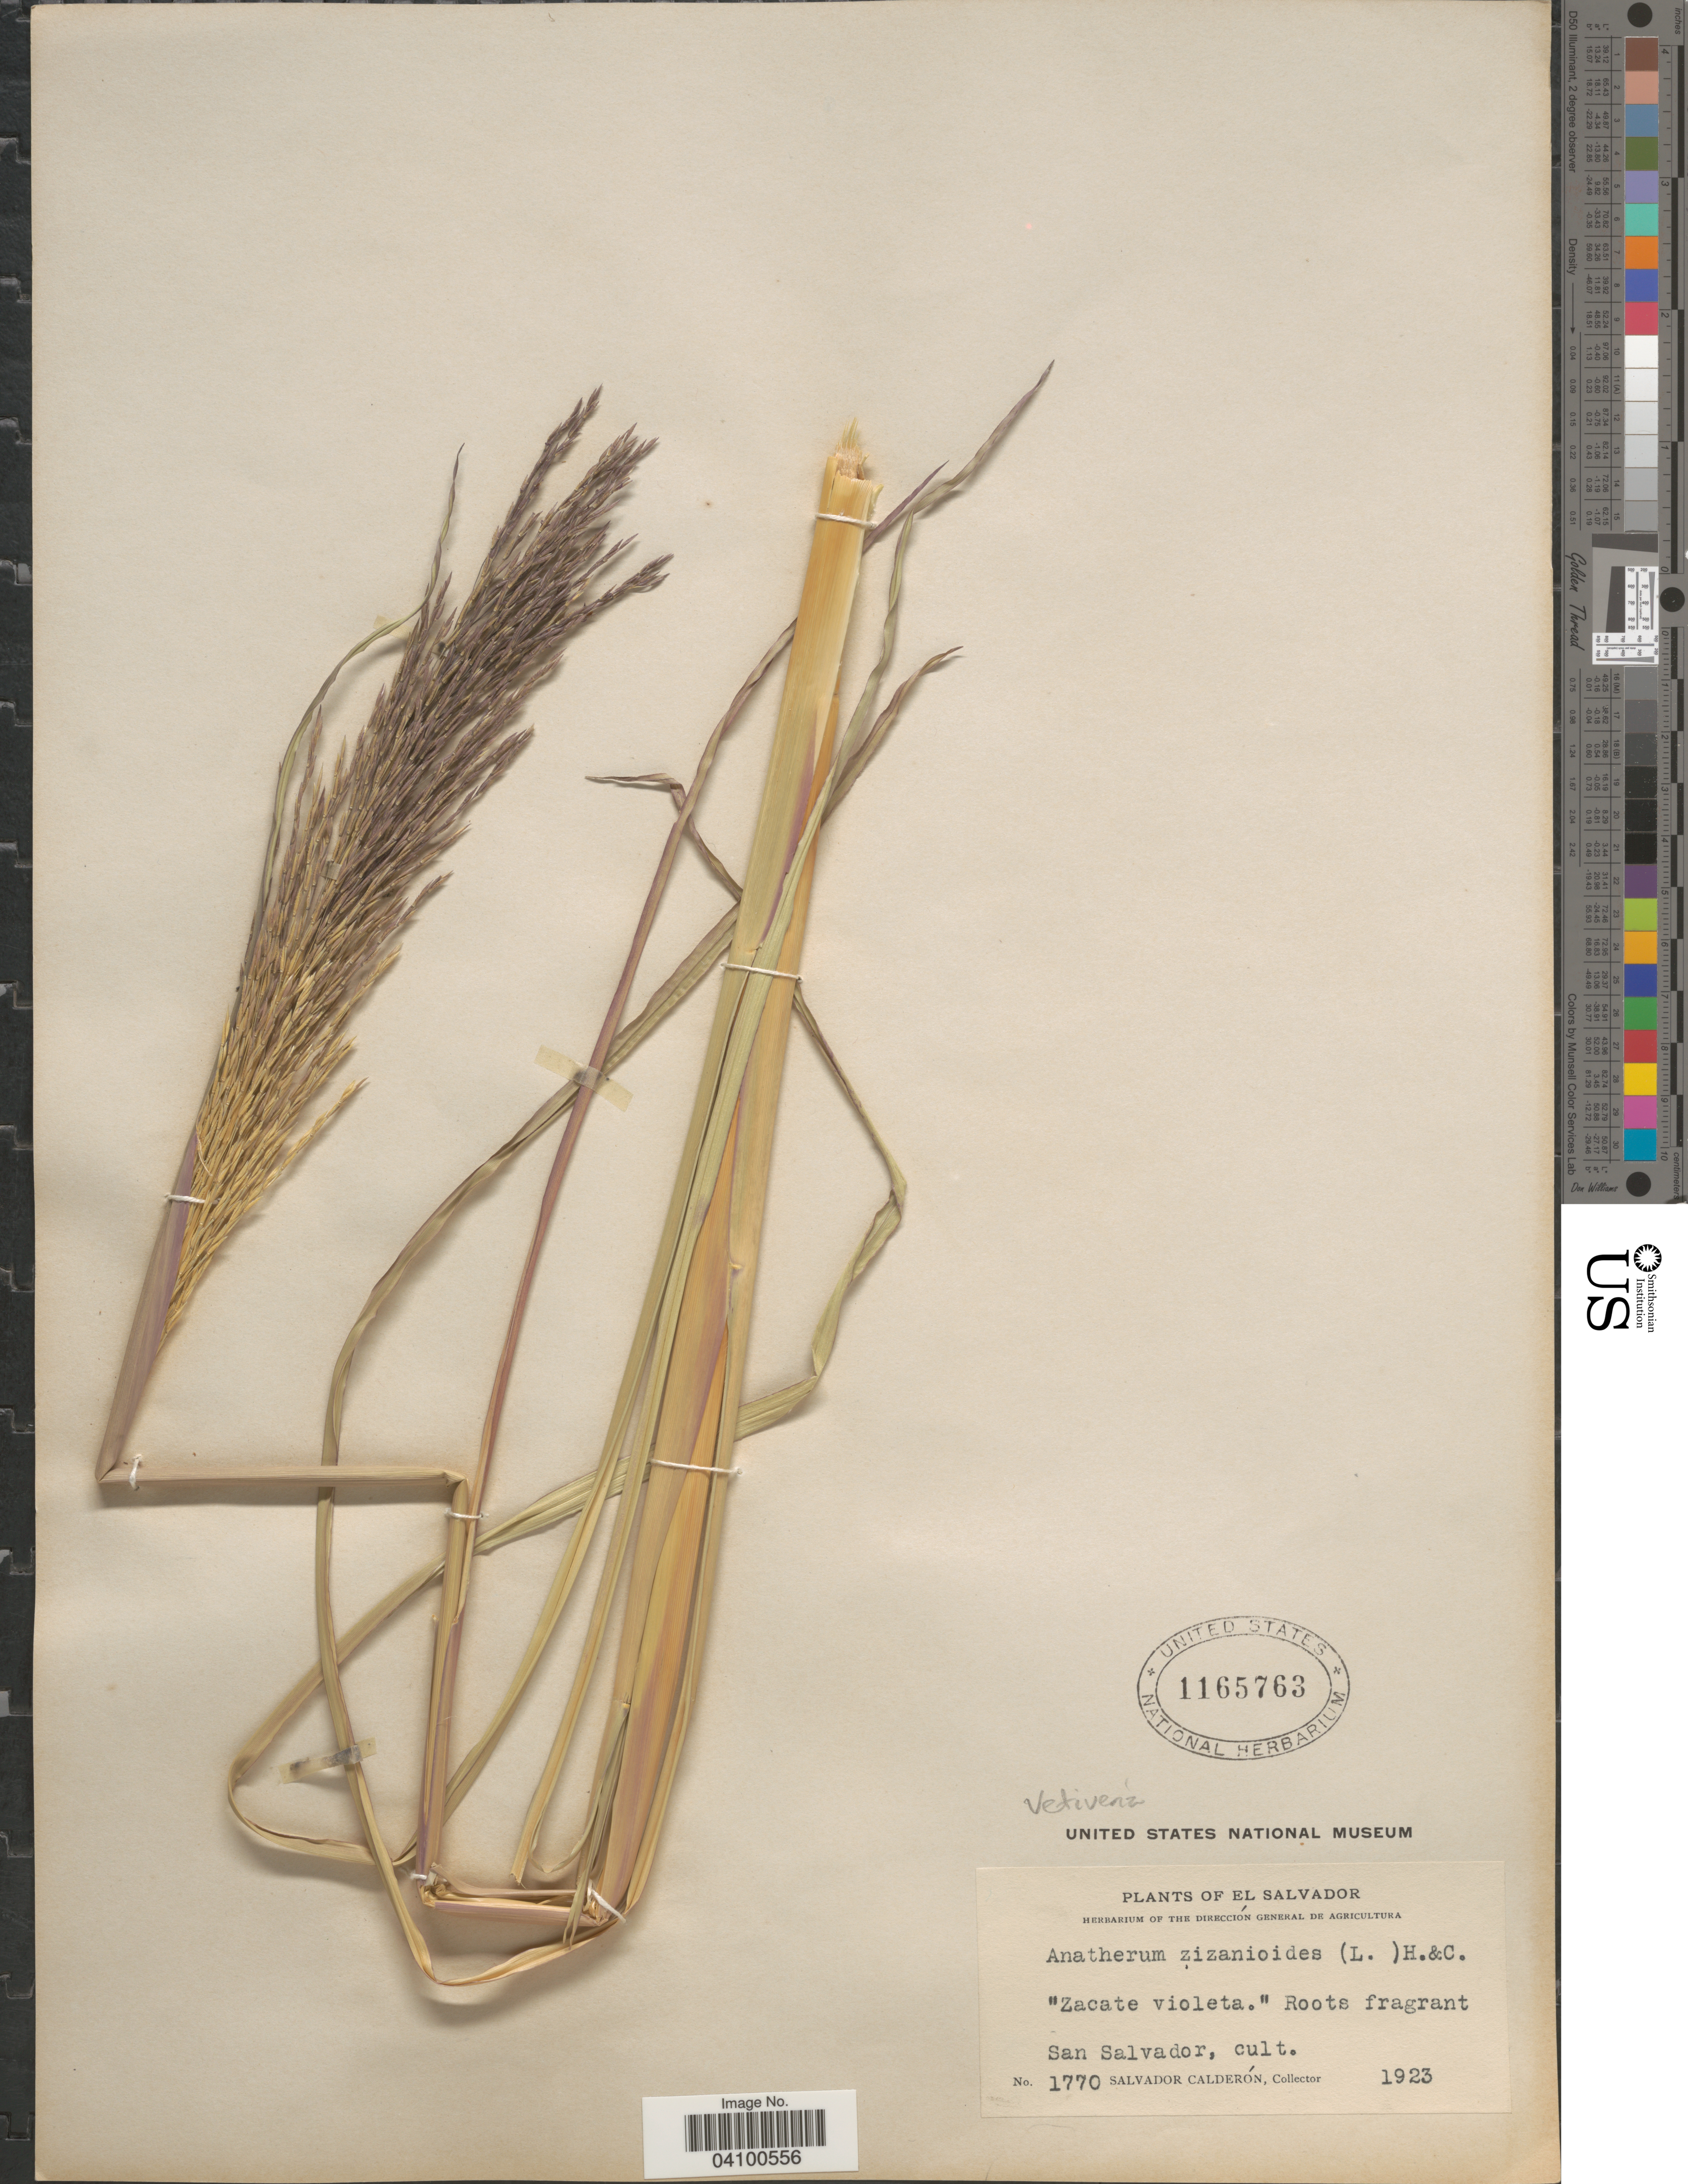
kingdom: Plantae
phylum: Tracheophyta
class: Liliopsida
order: Poales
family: Poaceae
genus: Chrysopogon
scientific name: Chrysopogon zizanioides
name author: (L.) Roberty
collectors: S. Calderón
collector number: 1770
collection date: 1923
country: El Salvador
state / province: San Salvador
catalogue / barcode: US 1165763